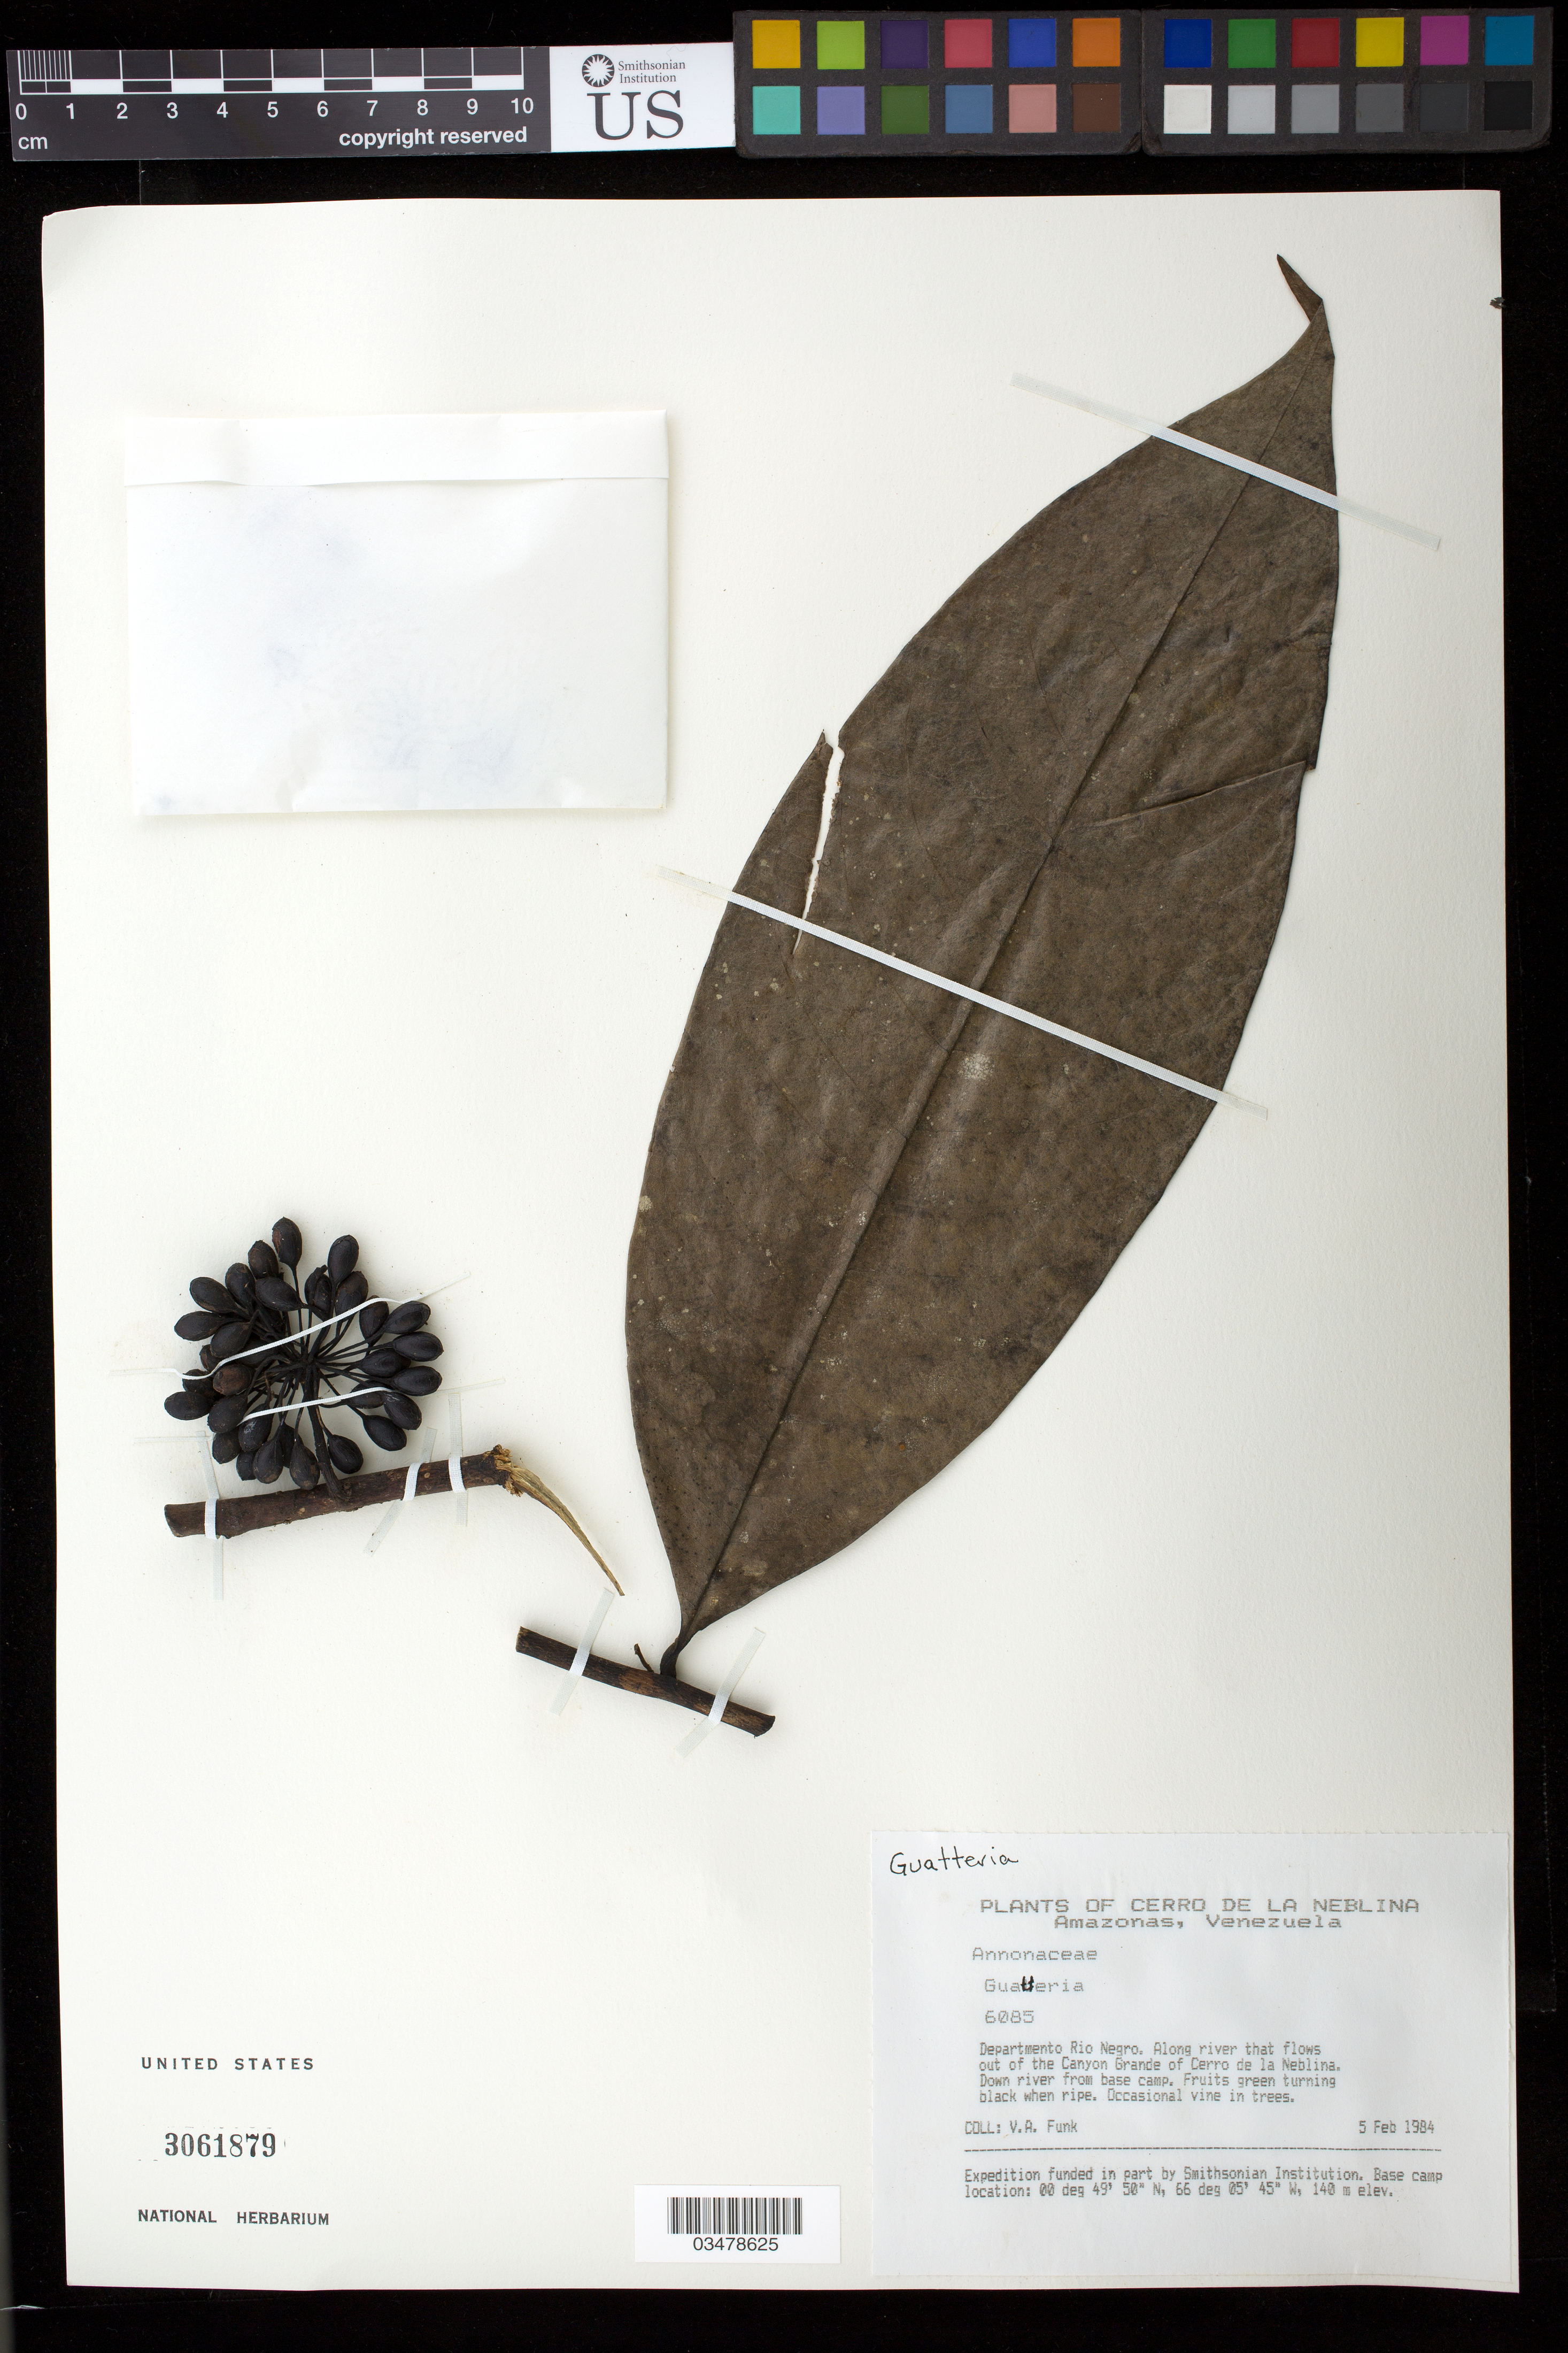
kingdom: Plantae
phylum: Tracheophyta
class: Magnoliopsida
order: Magnoliales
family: Annonaceae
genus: Guatteria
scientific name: Guatteria punctata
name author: (Aubl.) R.A. Howard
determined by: Maas, P. J. M.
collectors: V. Funk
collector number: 6085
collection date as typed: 5 Feb 1984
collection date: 1984-02-05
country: Venezuela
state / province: Amazonas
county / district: Río Negro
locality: Canyon Grande, Cerro de la Neblina, down river from base camp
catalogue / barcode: US 3061879